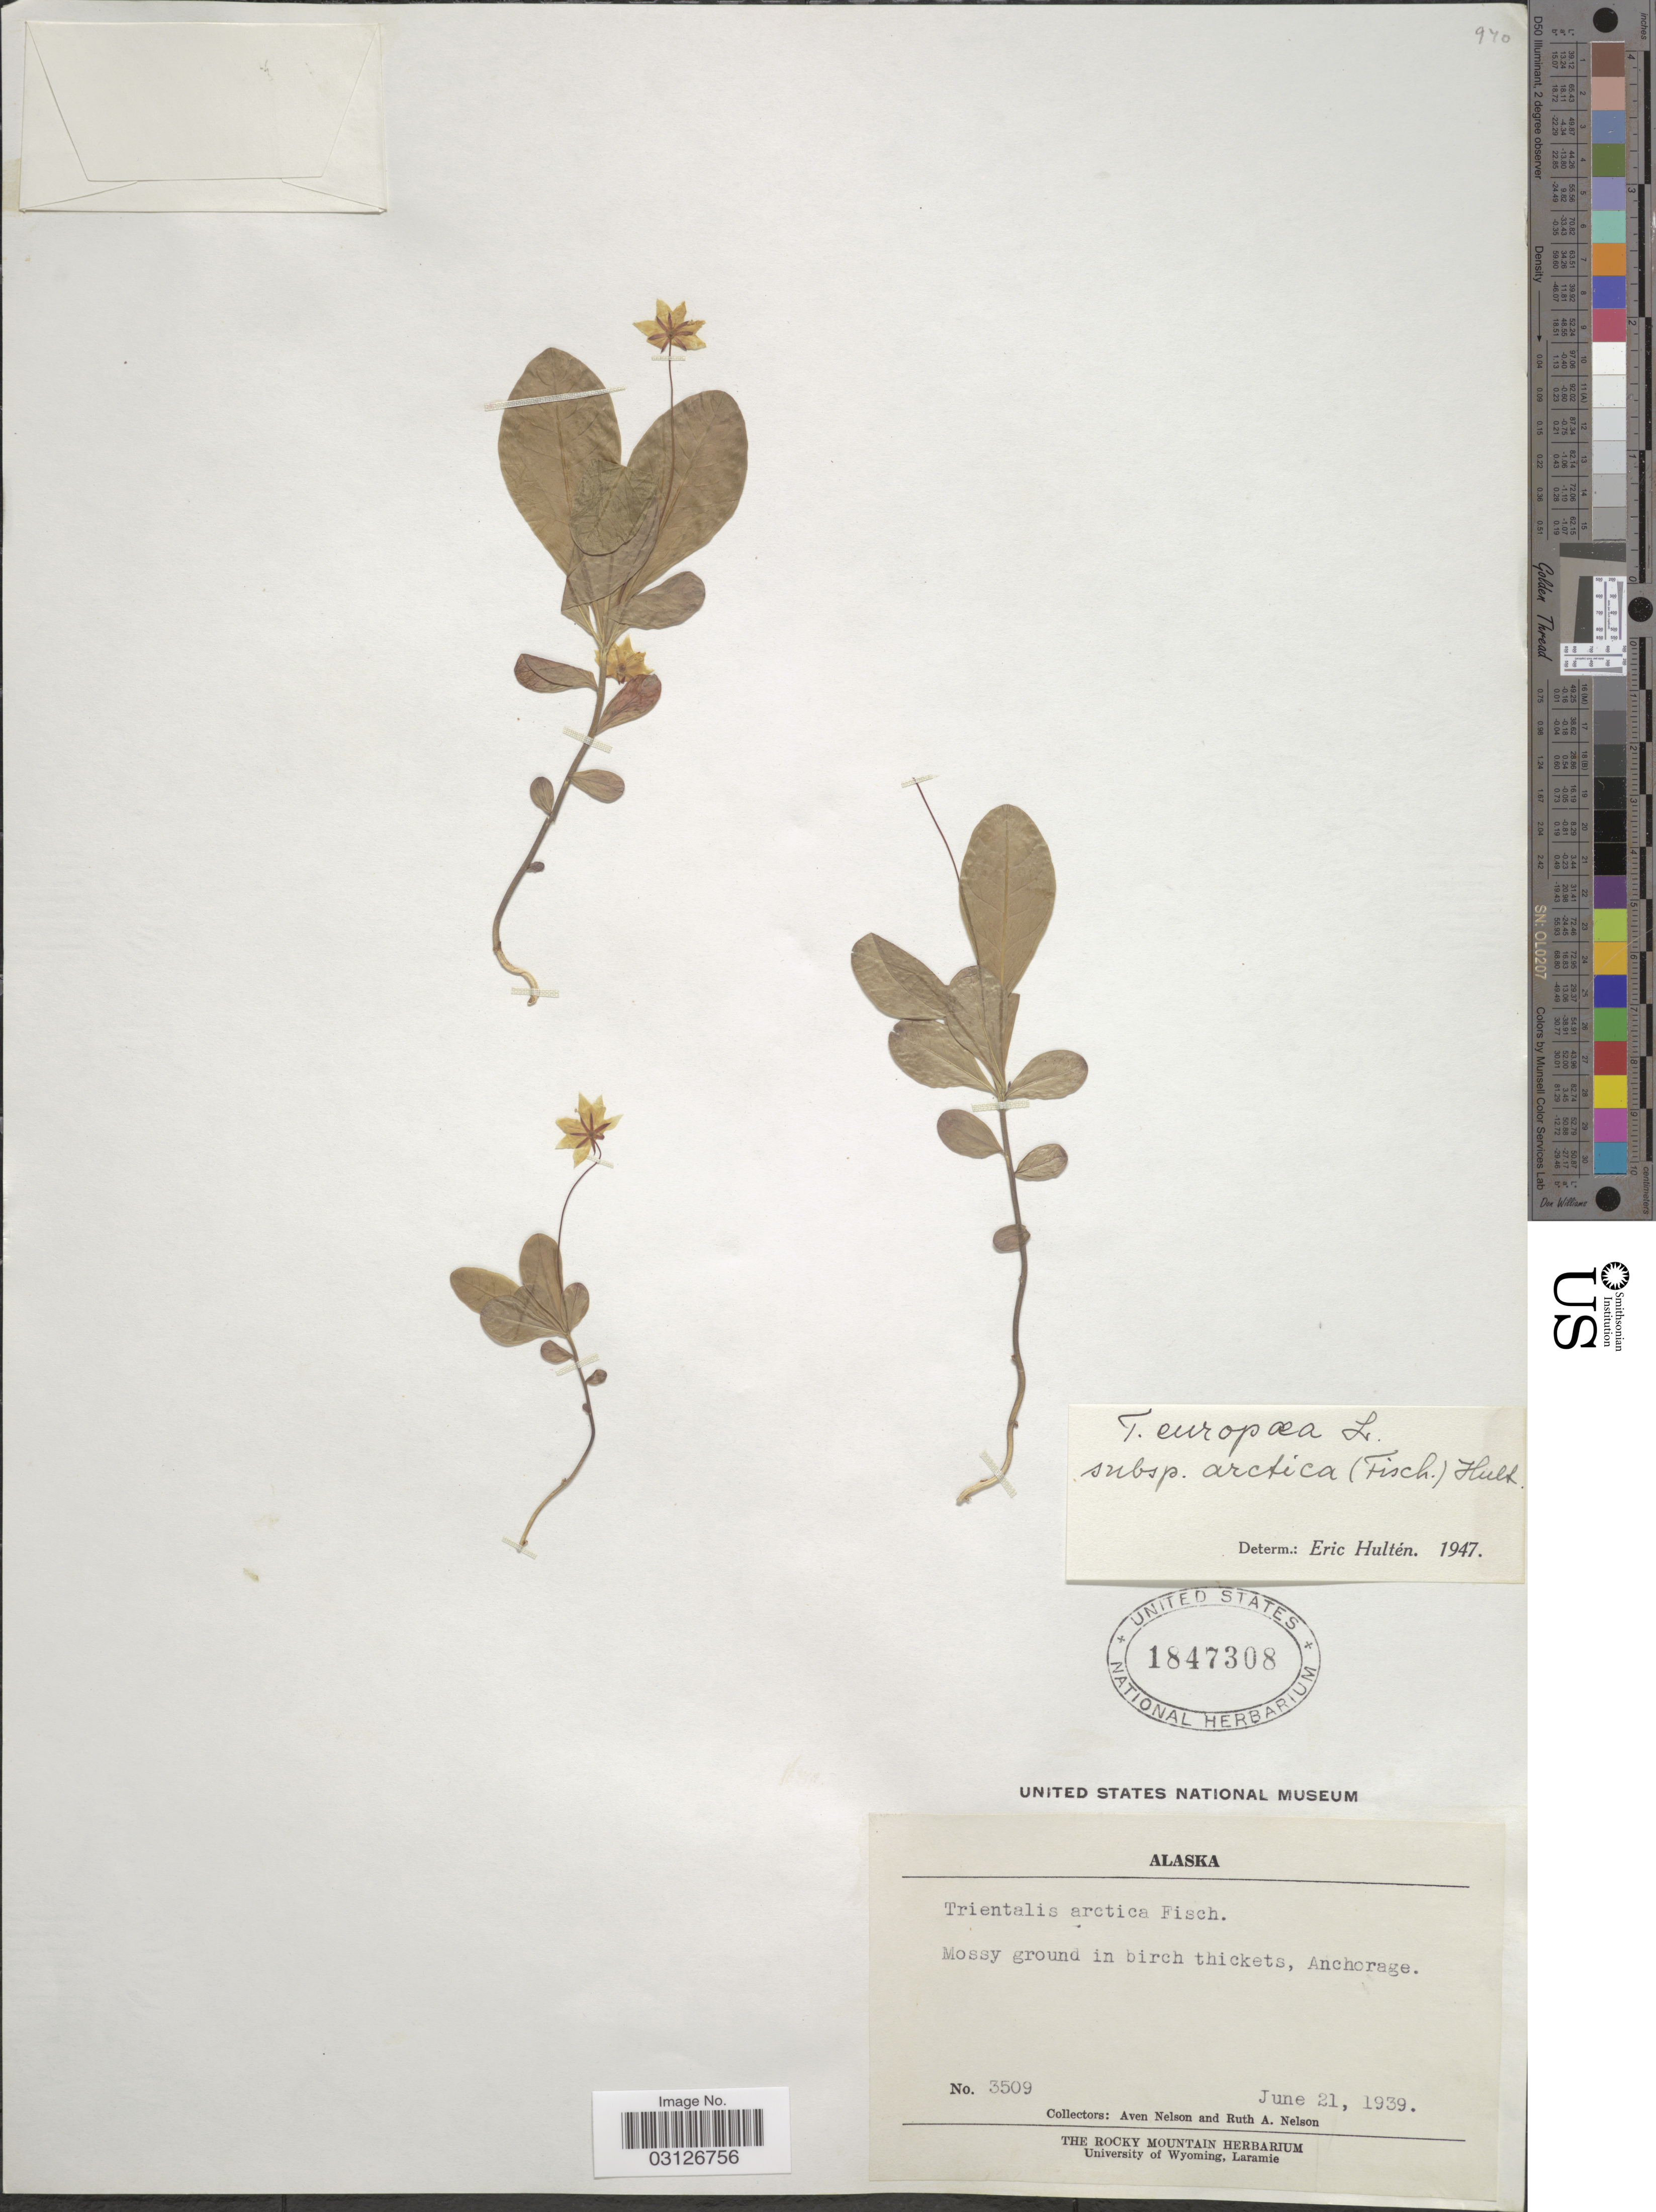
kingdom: Plantae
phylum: Tracheophyta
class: Magnoliopsida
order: Ericales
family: Primulaceae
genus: Trientalis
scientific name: Trientalis europaea subsp. arctica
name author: (Fisch. ex Hook.) Hultén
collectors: A. Nelson & R. A. Nelson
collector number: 3509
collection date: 1939-06-21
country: United States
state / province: Alaska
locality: Anchorage.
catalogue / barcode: US 1847308